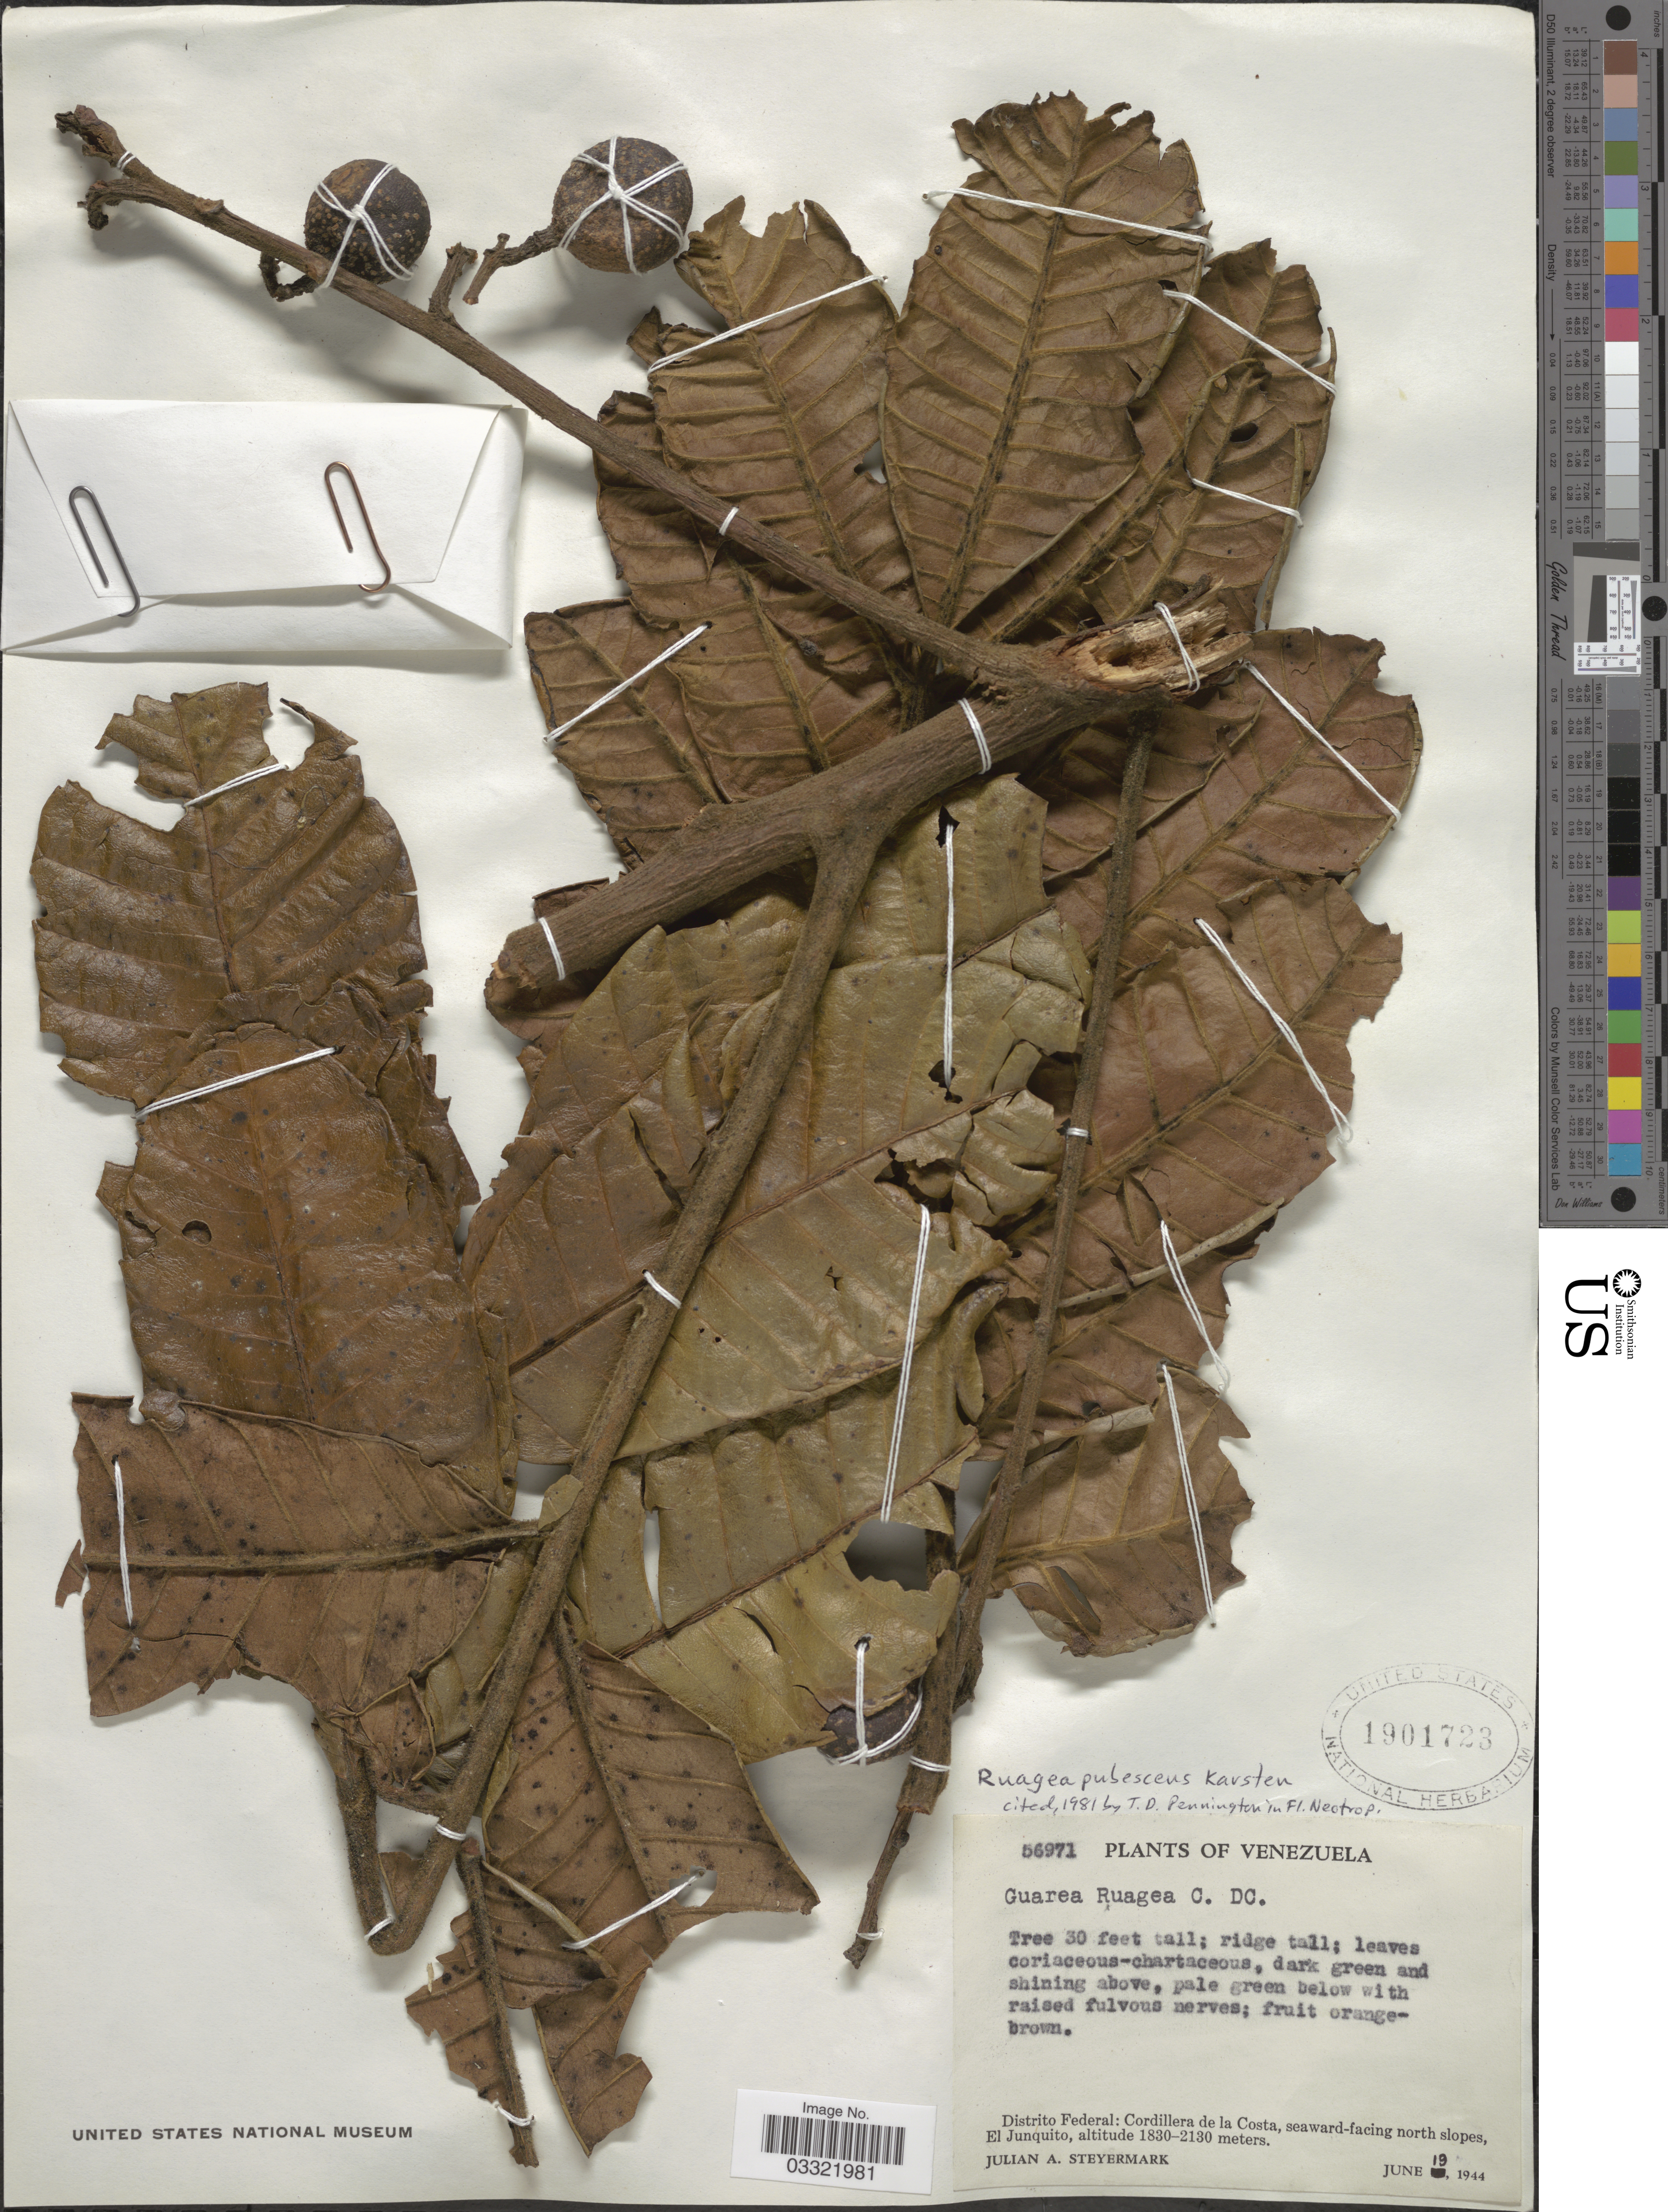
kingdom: Plantae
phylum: Tracheophyta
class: Magnoliopsida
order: Sapindales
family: Meliaceae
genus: Ruagea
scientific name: Ruagea pubescens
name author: H. Karst.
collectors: J. Steyermark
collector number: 56971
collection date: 1944-06-19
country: Venezuela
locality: Distrito Federal: Cordillera de la Costa, seaward-facing north slopes, El Junquito.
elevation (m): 1830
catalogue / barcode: US 1901723